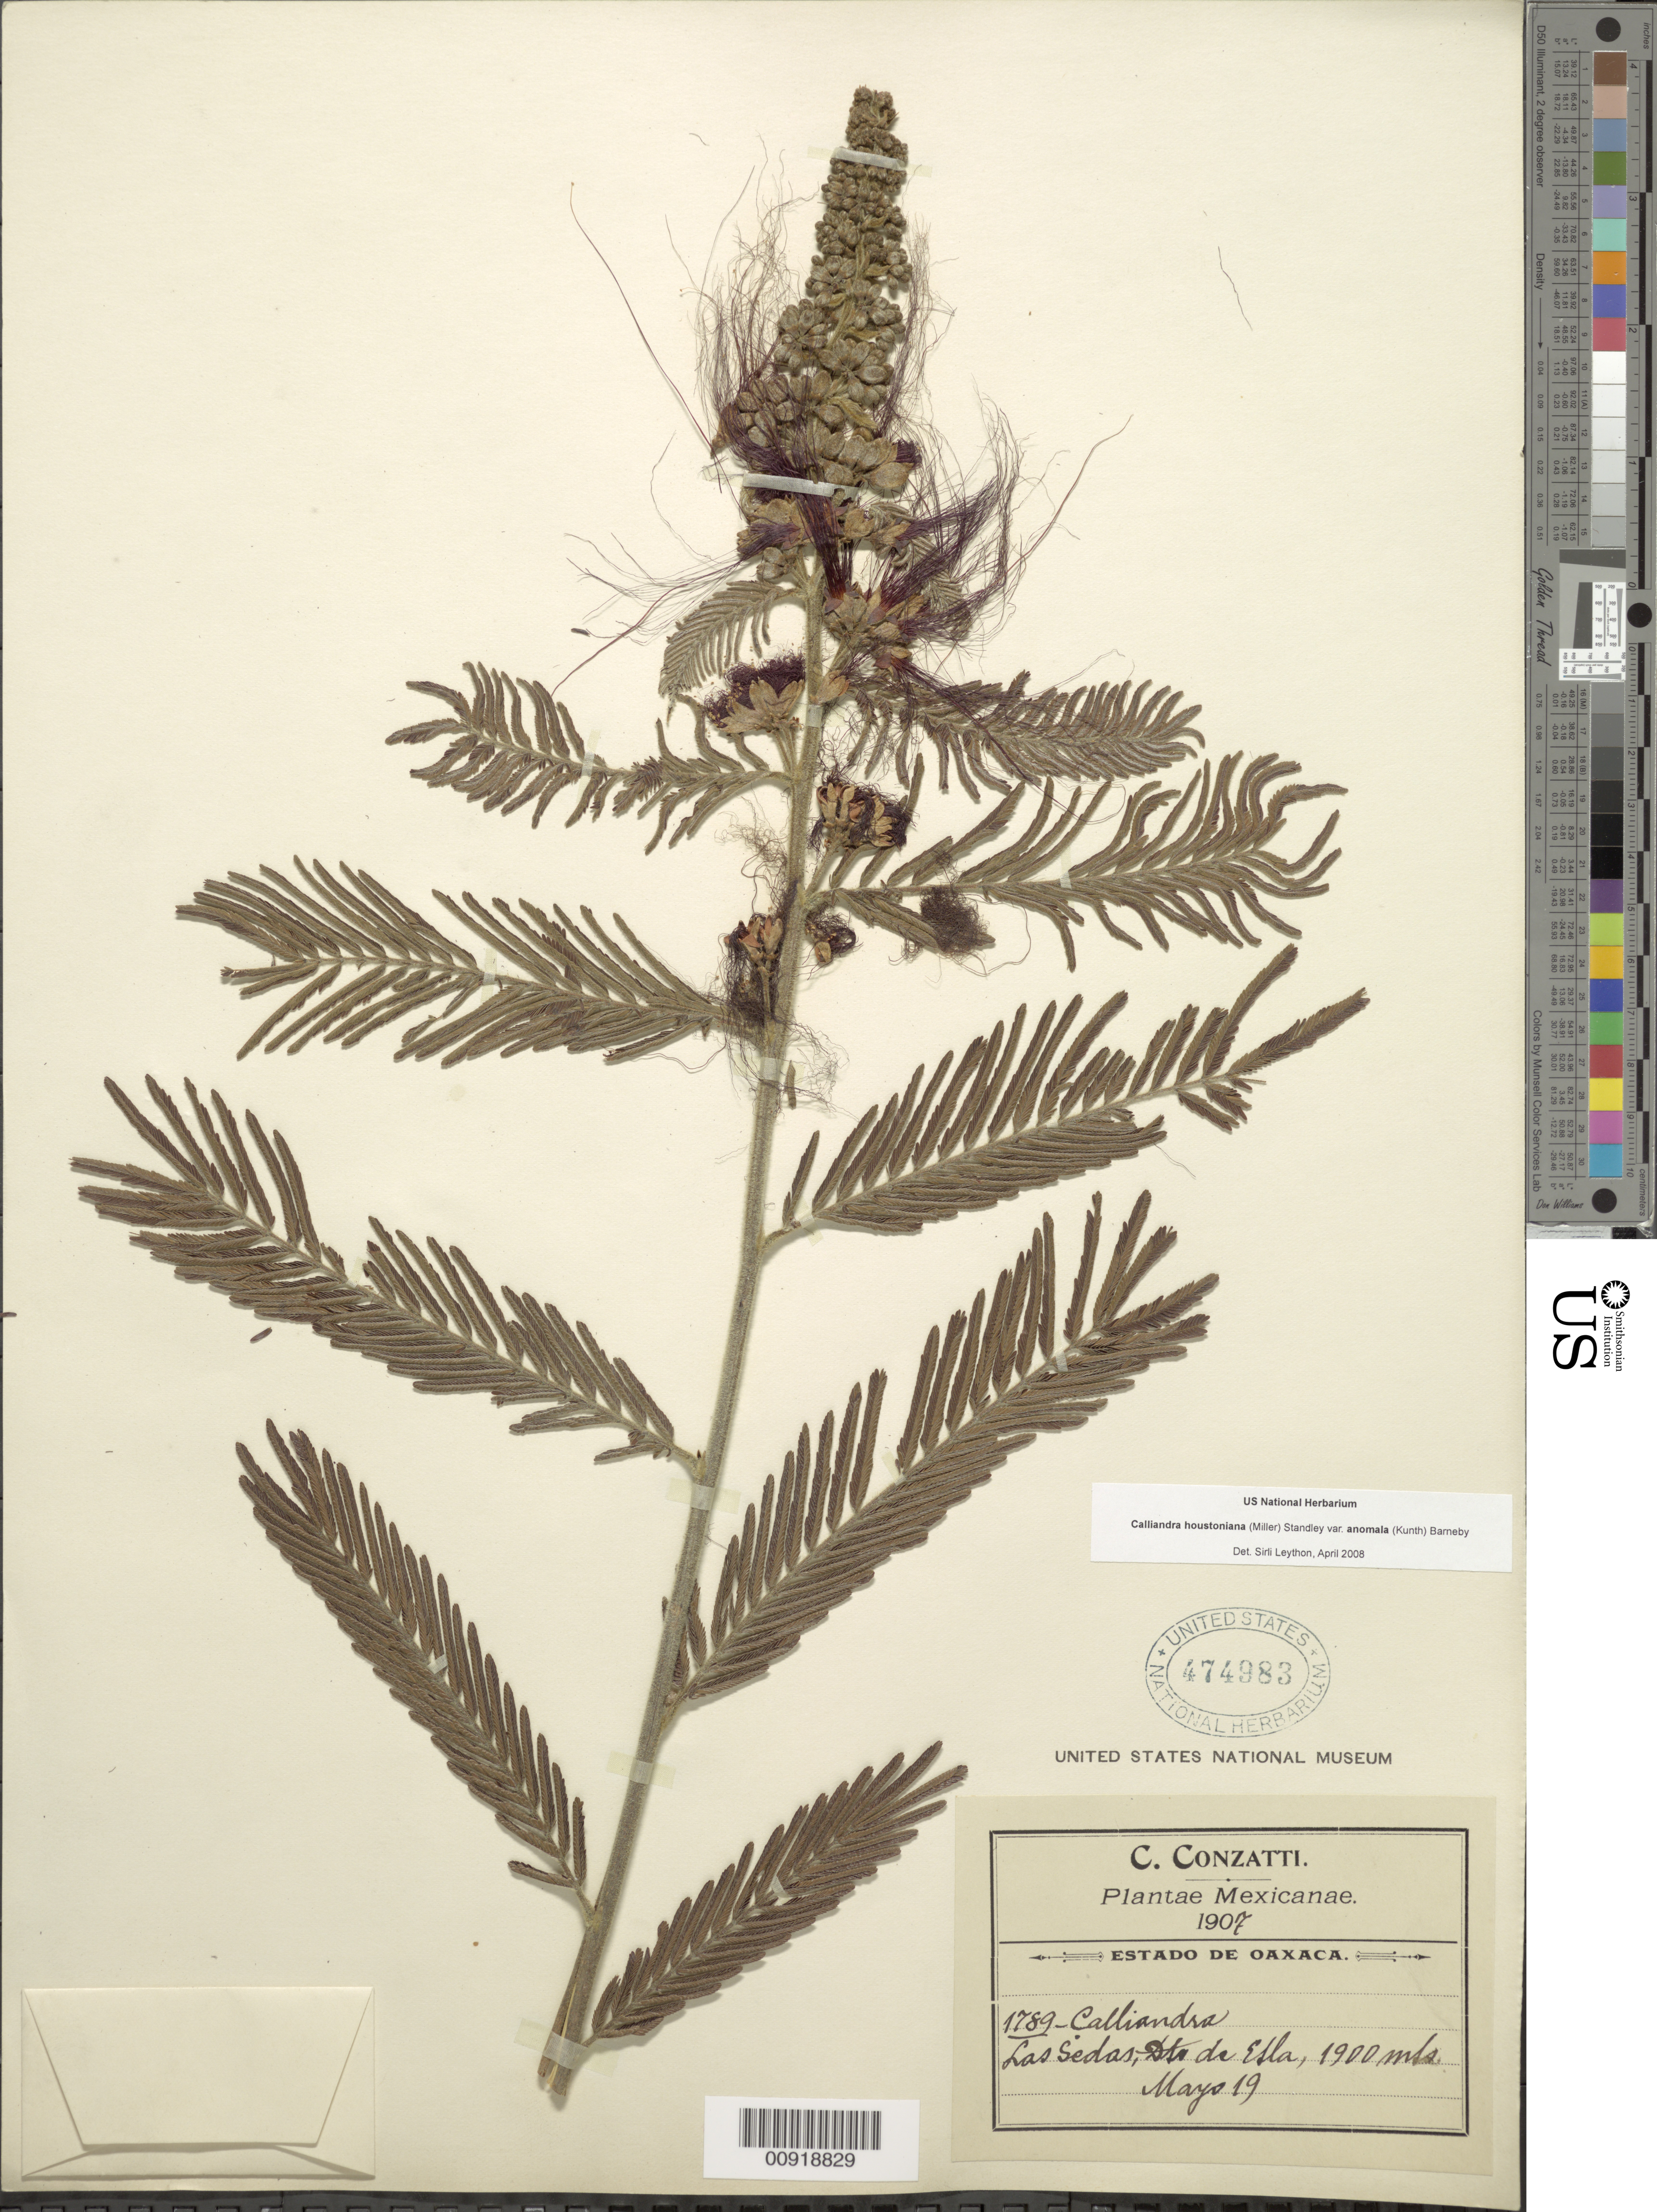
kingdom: Plantae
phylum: Tracheophyta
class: Magnoliopsida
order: Fabales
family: Fabaceae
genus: Calliandra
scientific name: Calliandra houstoniana var. anomala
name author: (Kunth) Barneby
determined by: Leython, S.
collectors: C. Conzatti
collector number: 1789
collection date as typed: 19 May 1907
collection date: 1907-05-19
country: Mexico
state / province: Oaxaca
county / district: Etla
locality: Las Sedas, Dto. de Etla, Oaxaca.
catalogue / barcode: US 474983